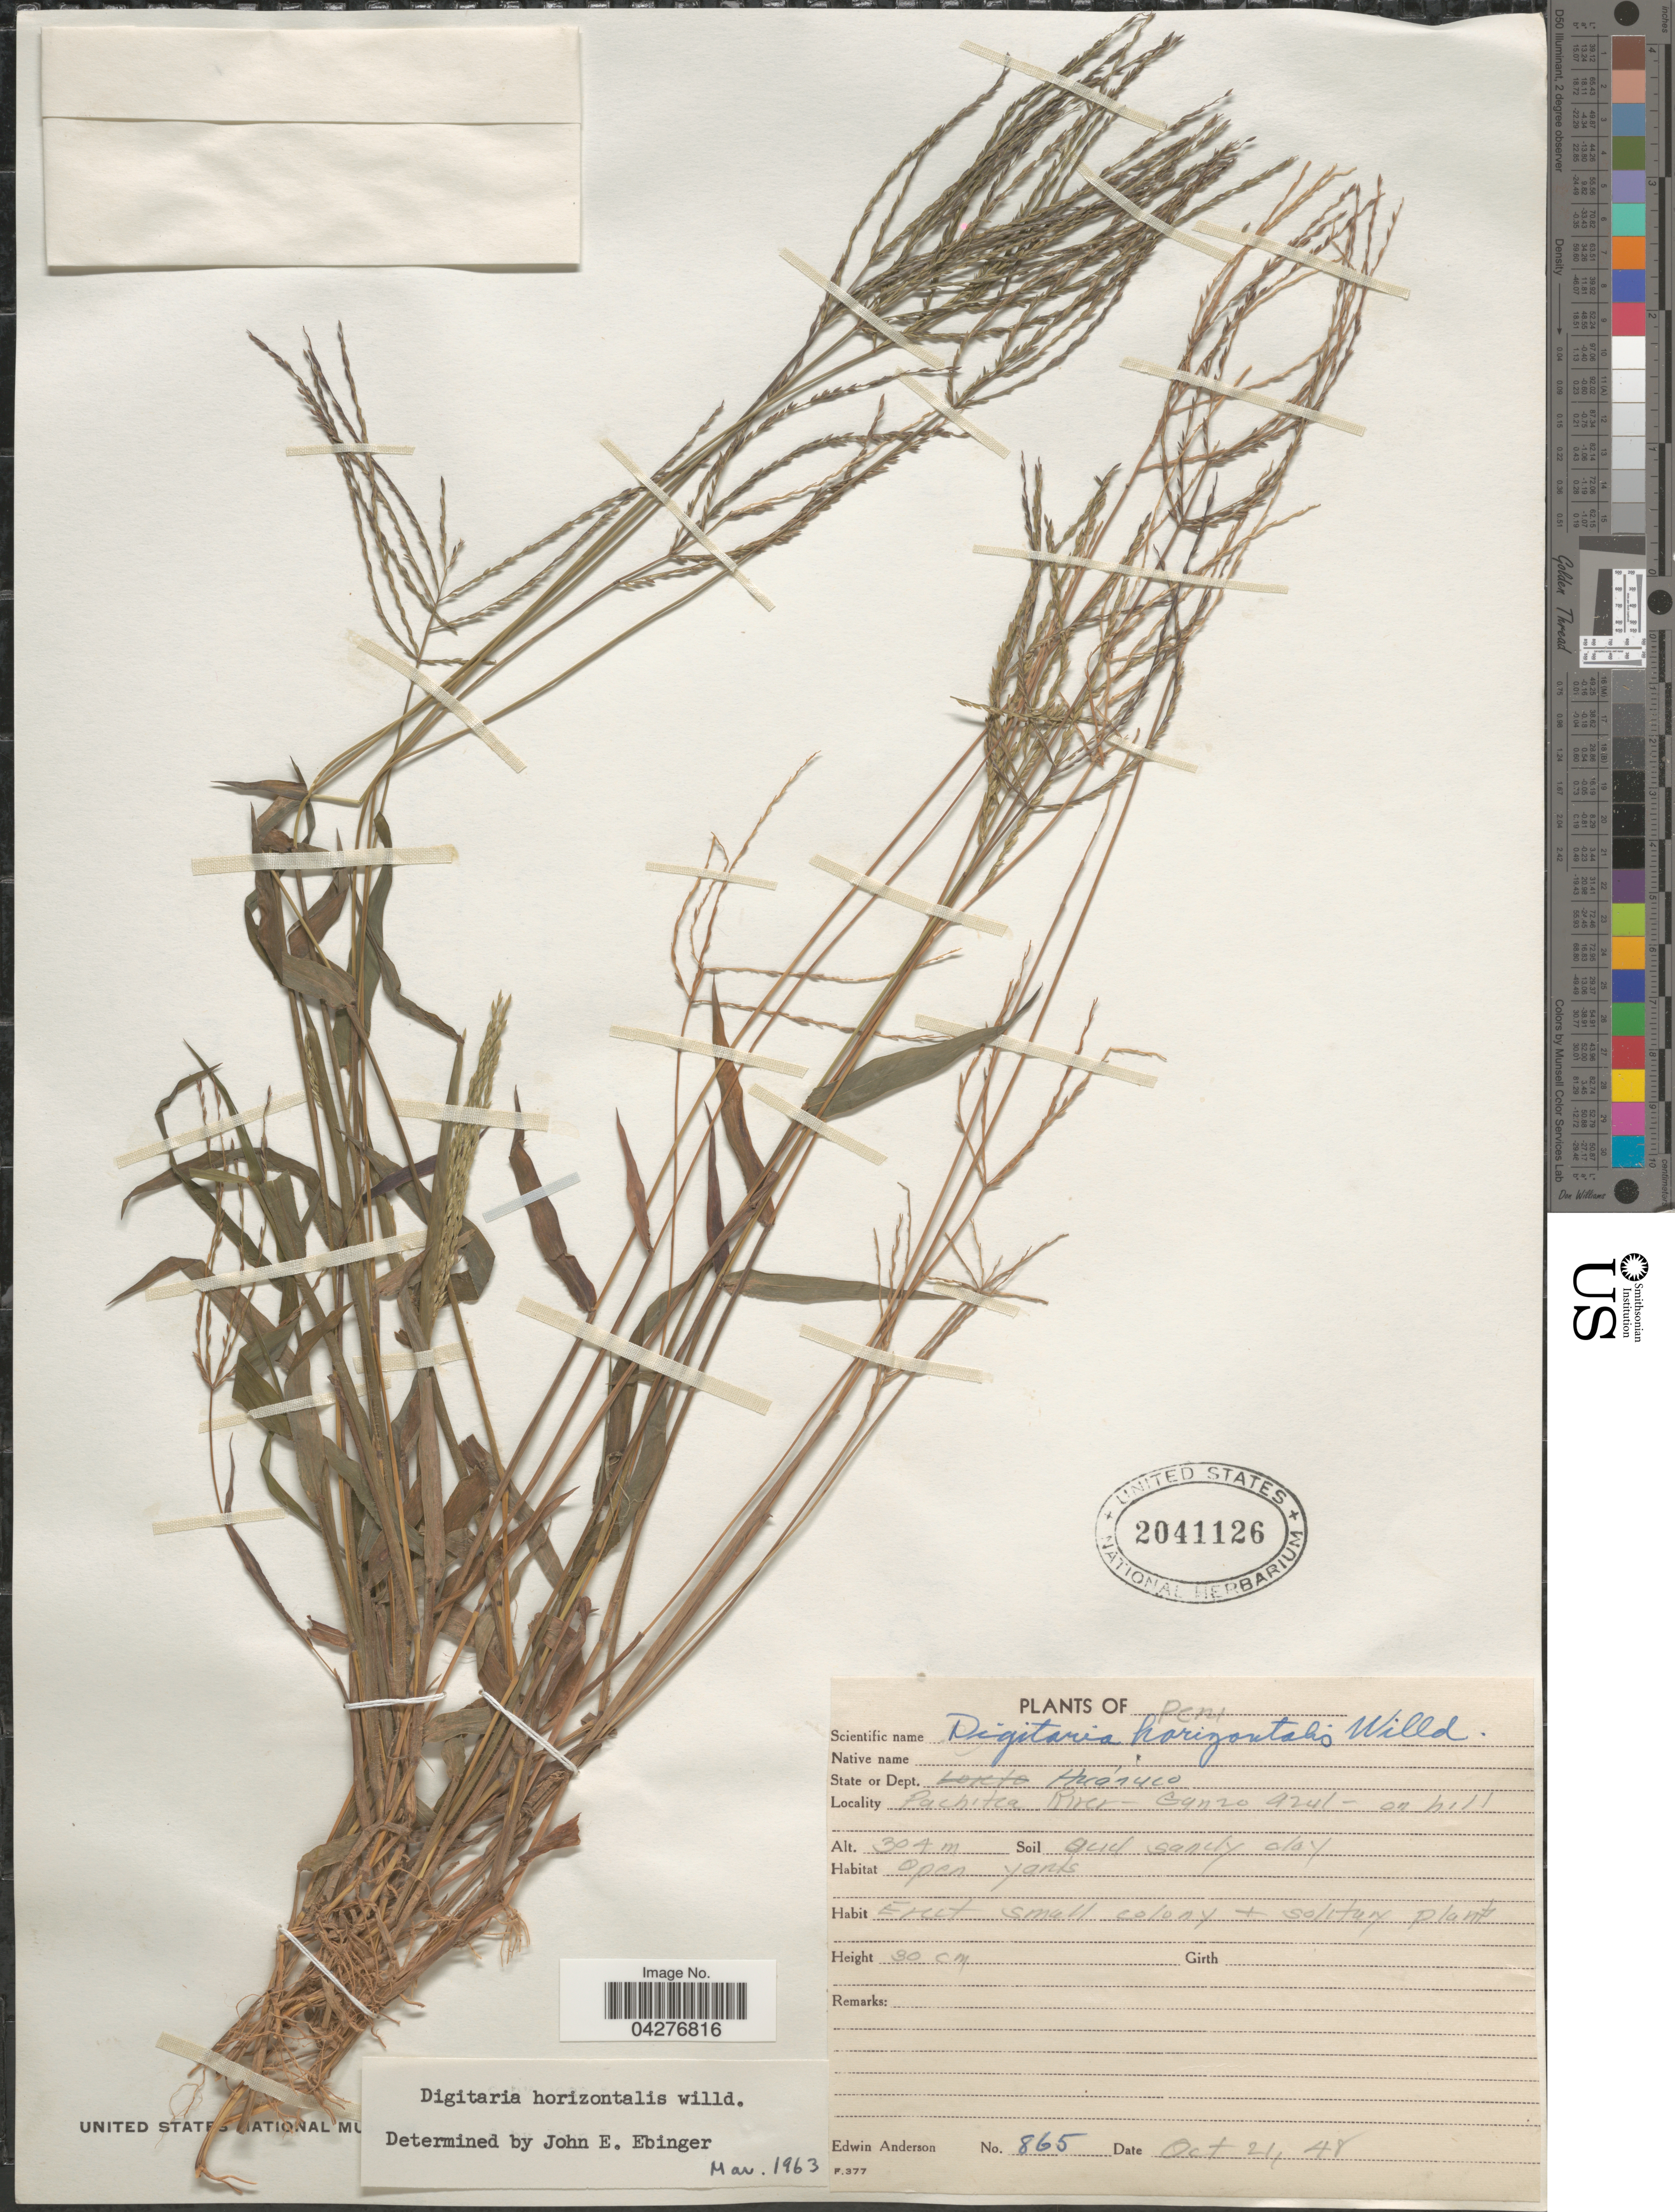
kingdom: Plantae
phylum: Tracheophyta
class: Liliopsida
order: Poales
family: Poaceae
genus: Digitaria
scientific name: Digitaria horizontalis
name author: Willd.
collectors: E. Anderson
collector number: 865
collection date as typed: Transcribed d/m/y: 21/10/48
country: Peru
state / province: Huánuco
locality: Pachitea River - Ganzo Azul - on hill.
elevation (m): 304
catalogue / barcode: US 2041126